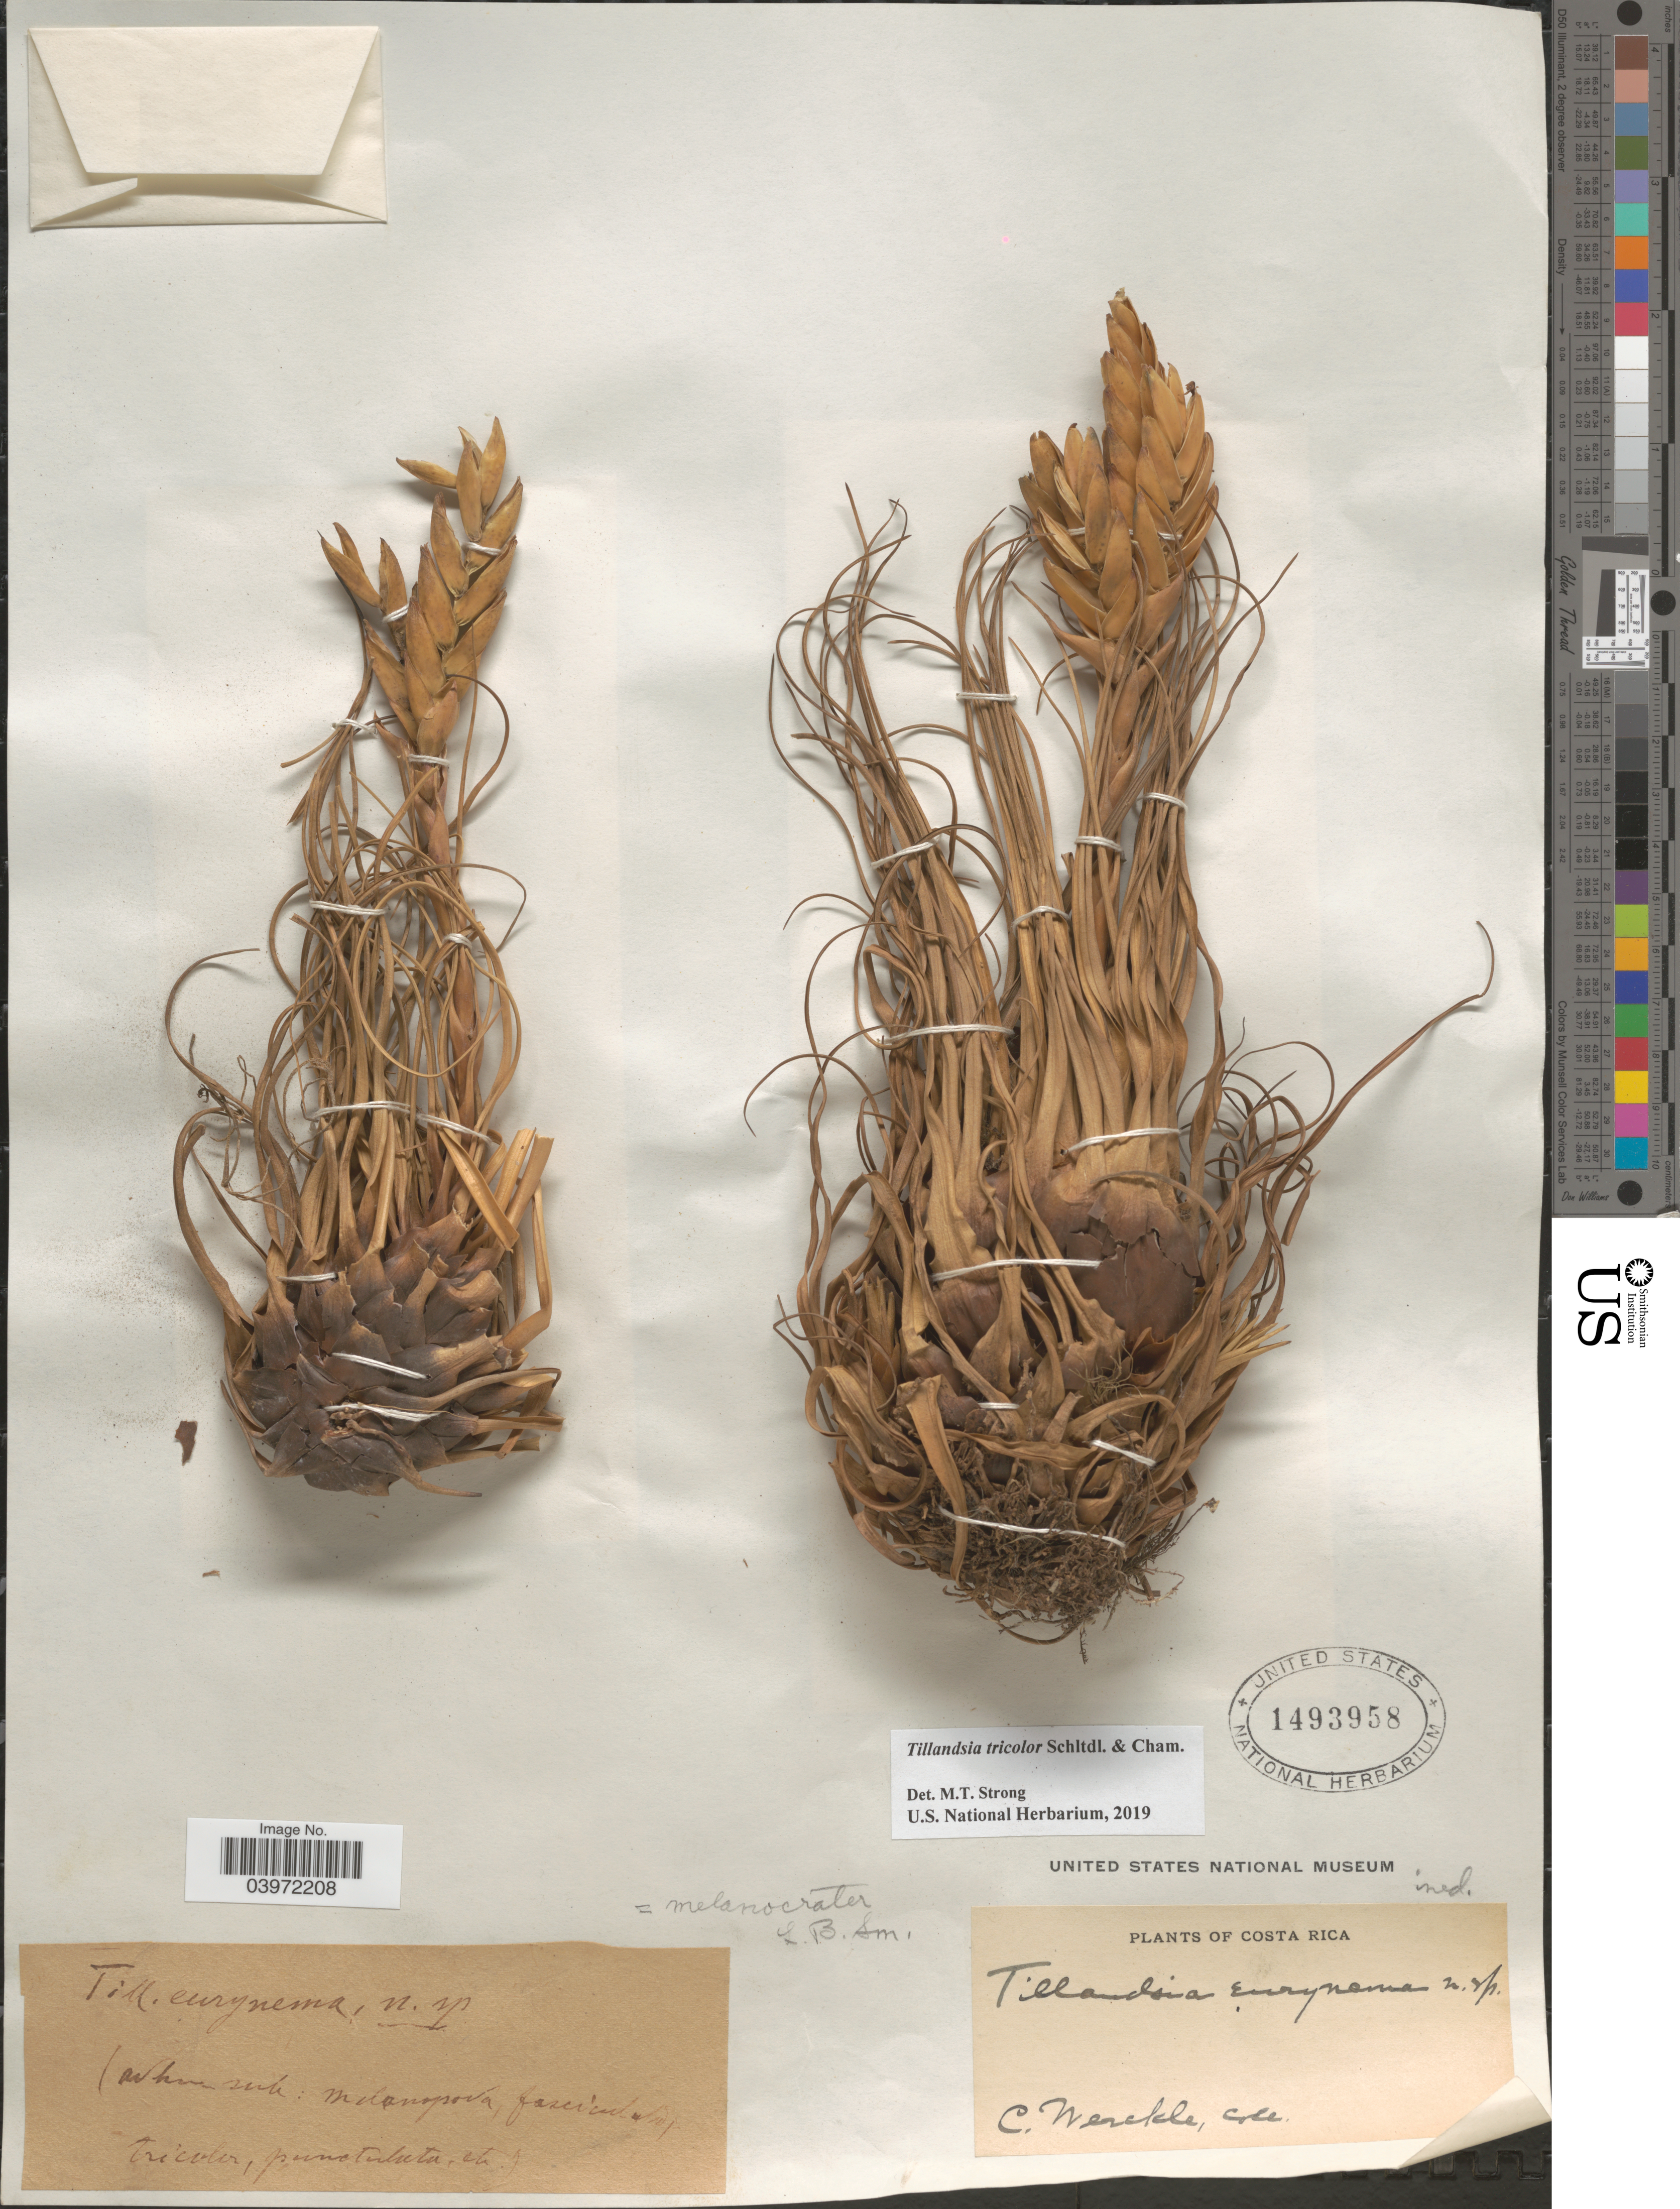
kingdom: Plantae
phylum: Tracheophyta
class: Liliopsida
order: Poales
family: Bromeliaceae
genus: Tillandsia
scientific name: Tillandsia tricolor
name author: Schltdl. & Cham.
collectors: C. Wercklé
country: Costa Rica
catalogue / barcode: US 1493958